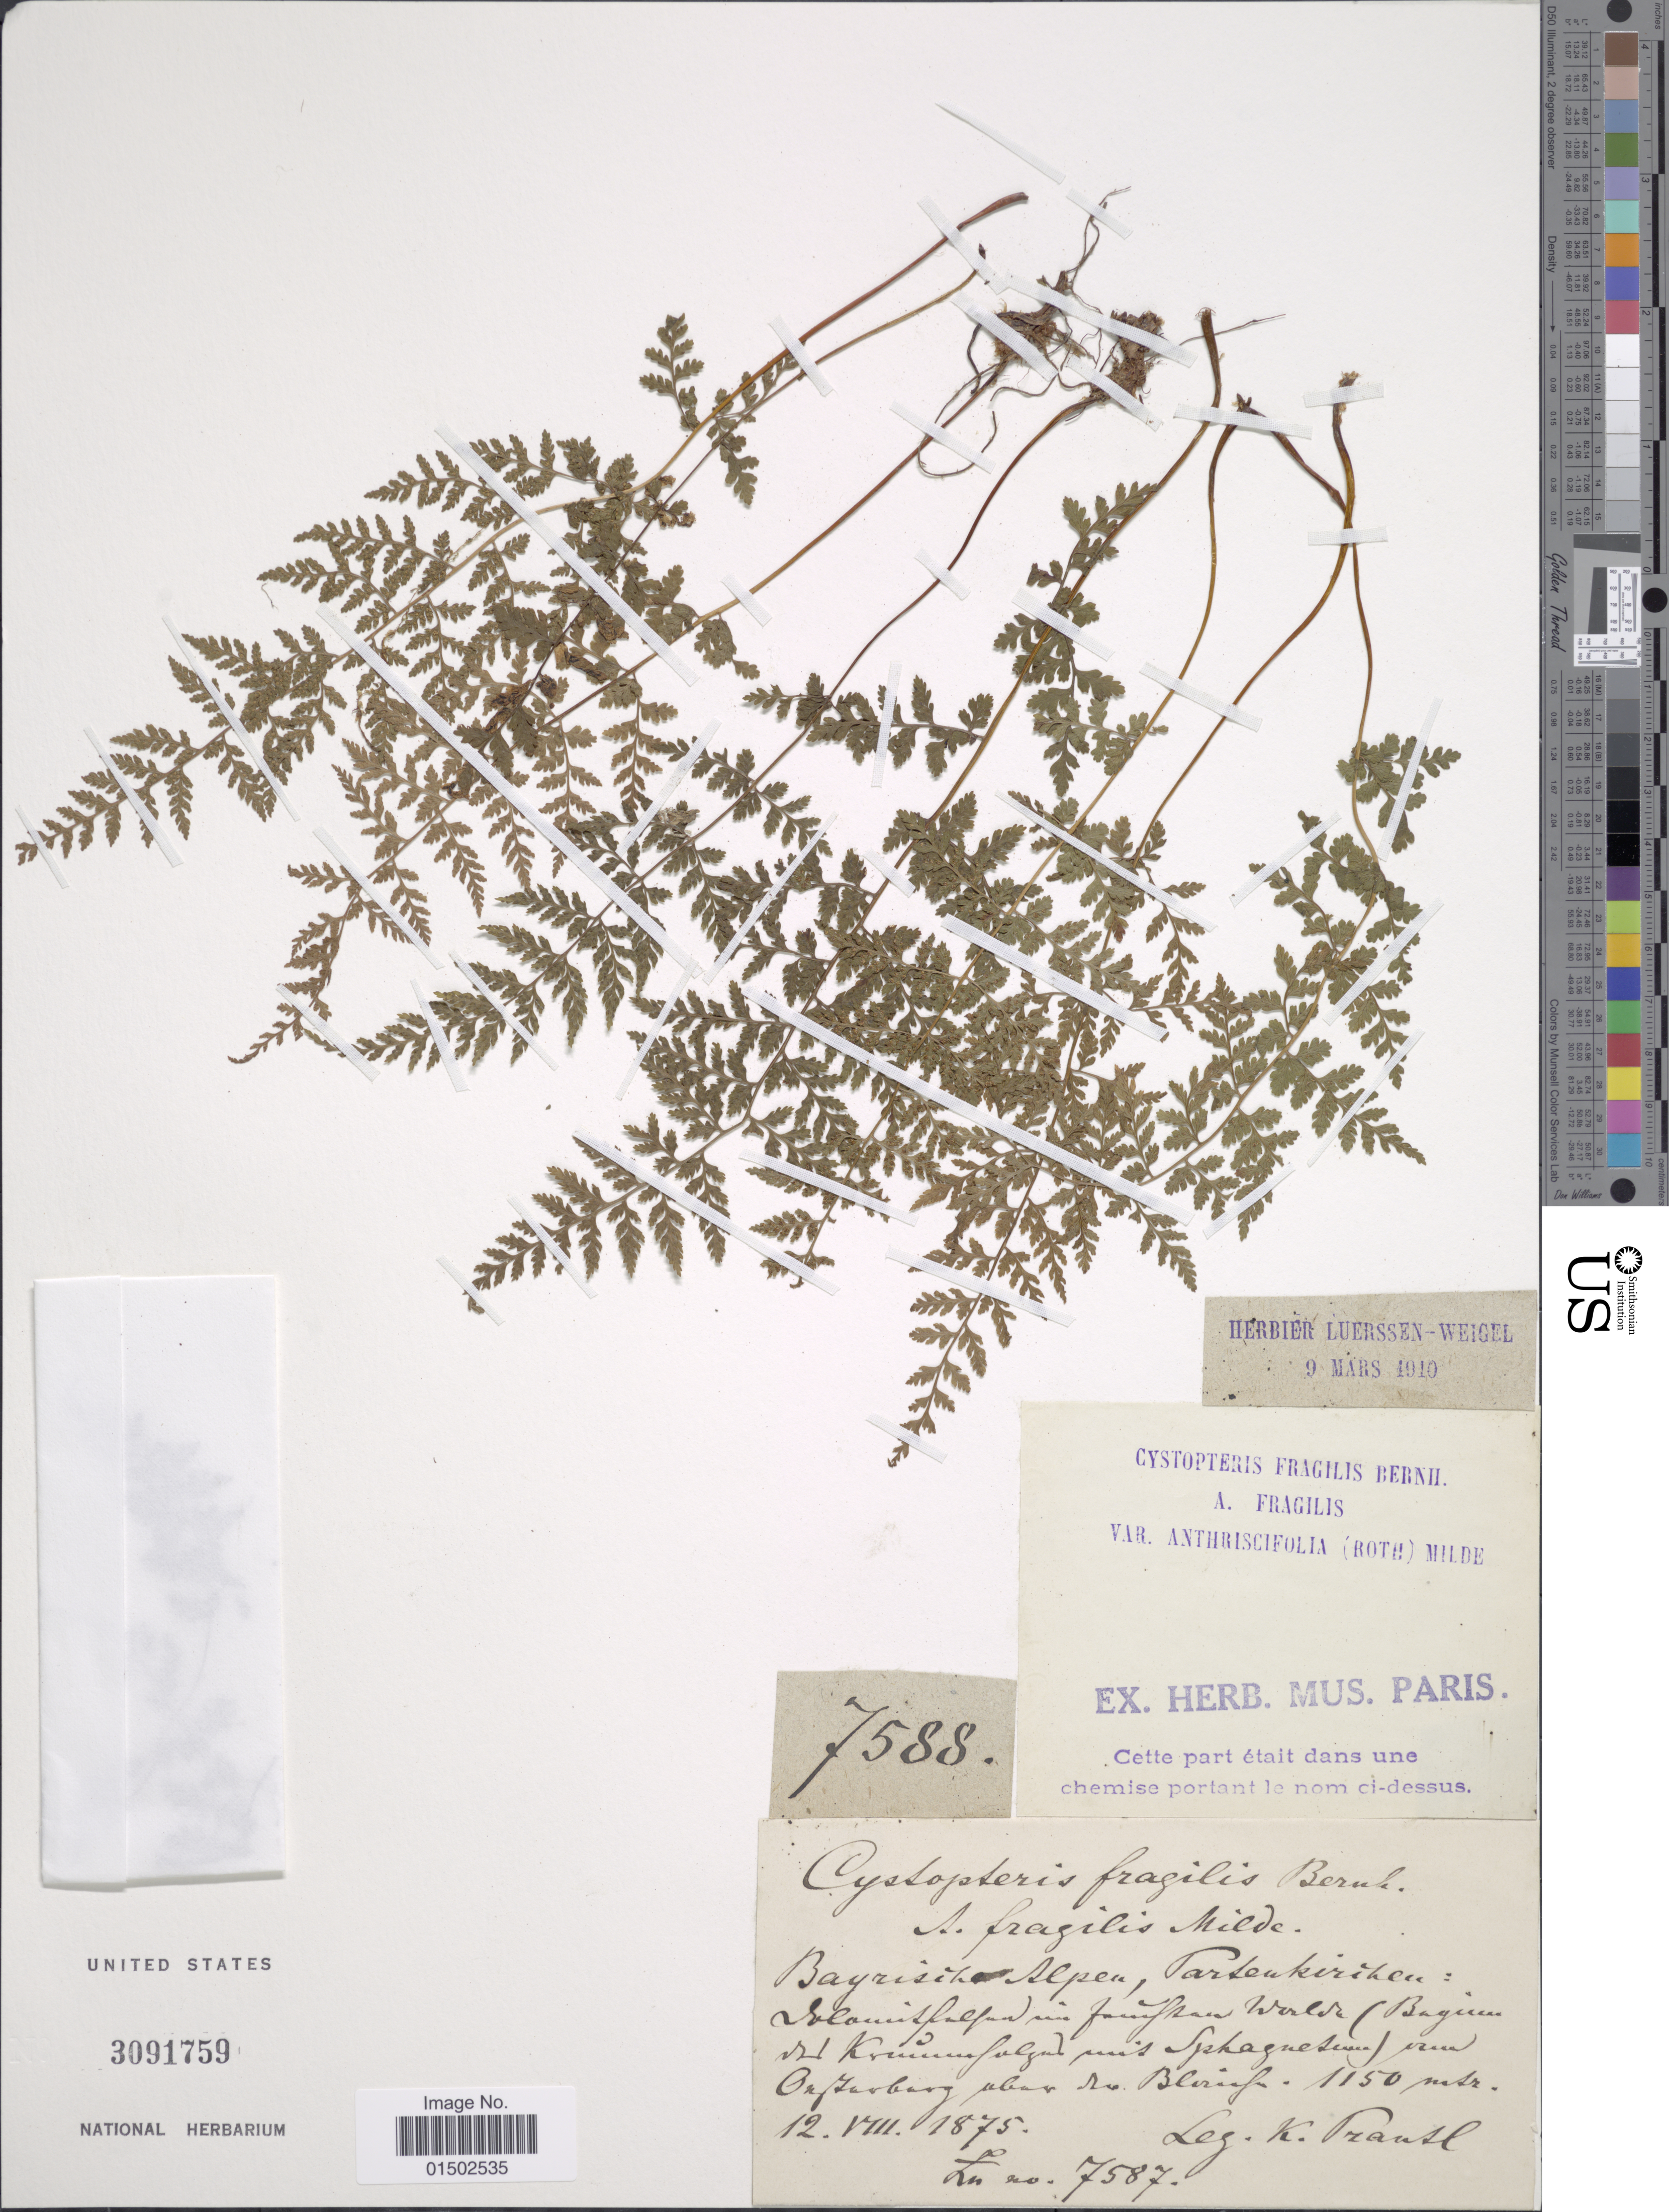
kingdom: Plantae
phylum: Tracheophyta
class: Polypodiopsida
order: Polypodiales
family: Cystopteridaceae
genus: Cystopteris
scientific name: Cystopteris fragilis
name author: (L.) Bernh.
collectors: K. Prantl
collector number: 7588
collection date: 1875-08-12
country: Germany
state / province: Bayern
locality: Bayrisik Alpen, Parteukirikeu: [illegible text][interpreted]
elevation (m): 1150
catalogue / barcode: US 3091759